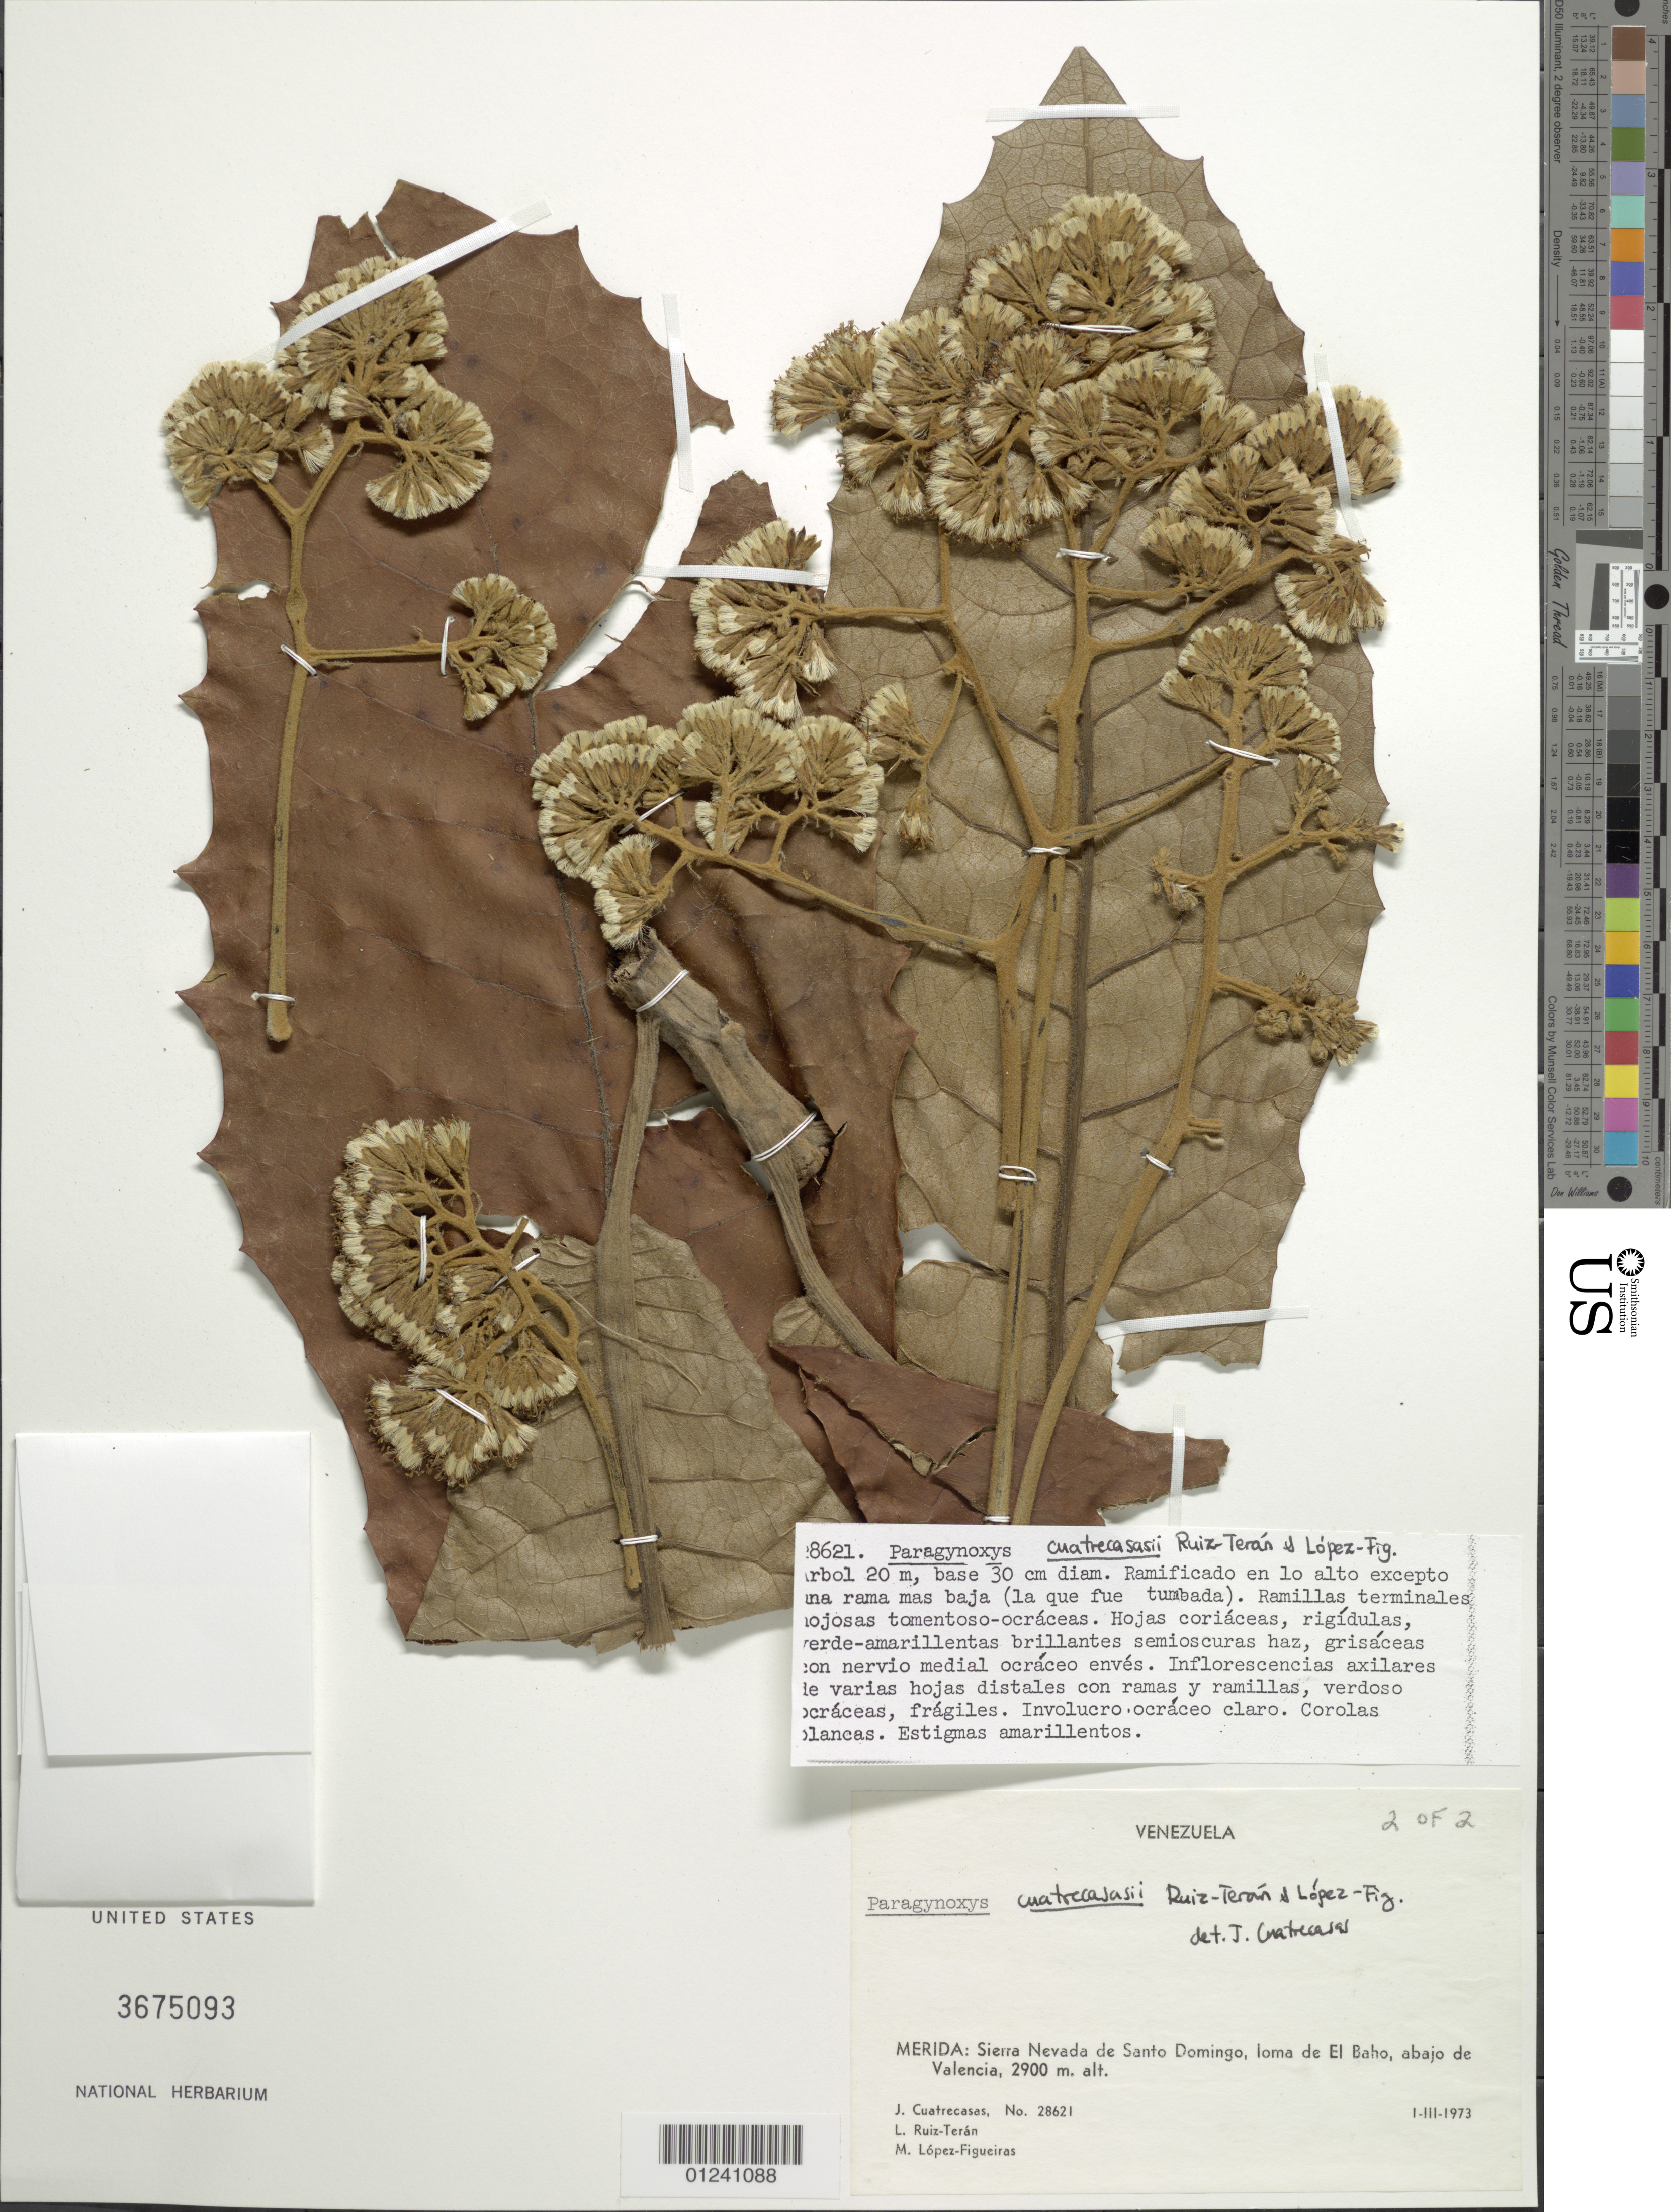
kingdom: Plantae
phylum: Tracheophyta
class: Magnoliopsida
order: Asterales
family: Asteraceae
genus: Paragynoxys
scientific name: Paragynoxys cuatrecasasii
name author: Ruíz-Terán & López Fig.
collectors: J. Cuatrecasas, L. E. Ruíz-Terán & M. López Figueiras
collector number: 28621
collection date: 1973-03-01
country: Venezuela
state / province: Mérida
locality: Sierra Nevada de Santo Domingo, Ioma de El Baho, abajo de Valencia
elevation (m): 2900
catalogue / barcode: US 3675093